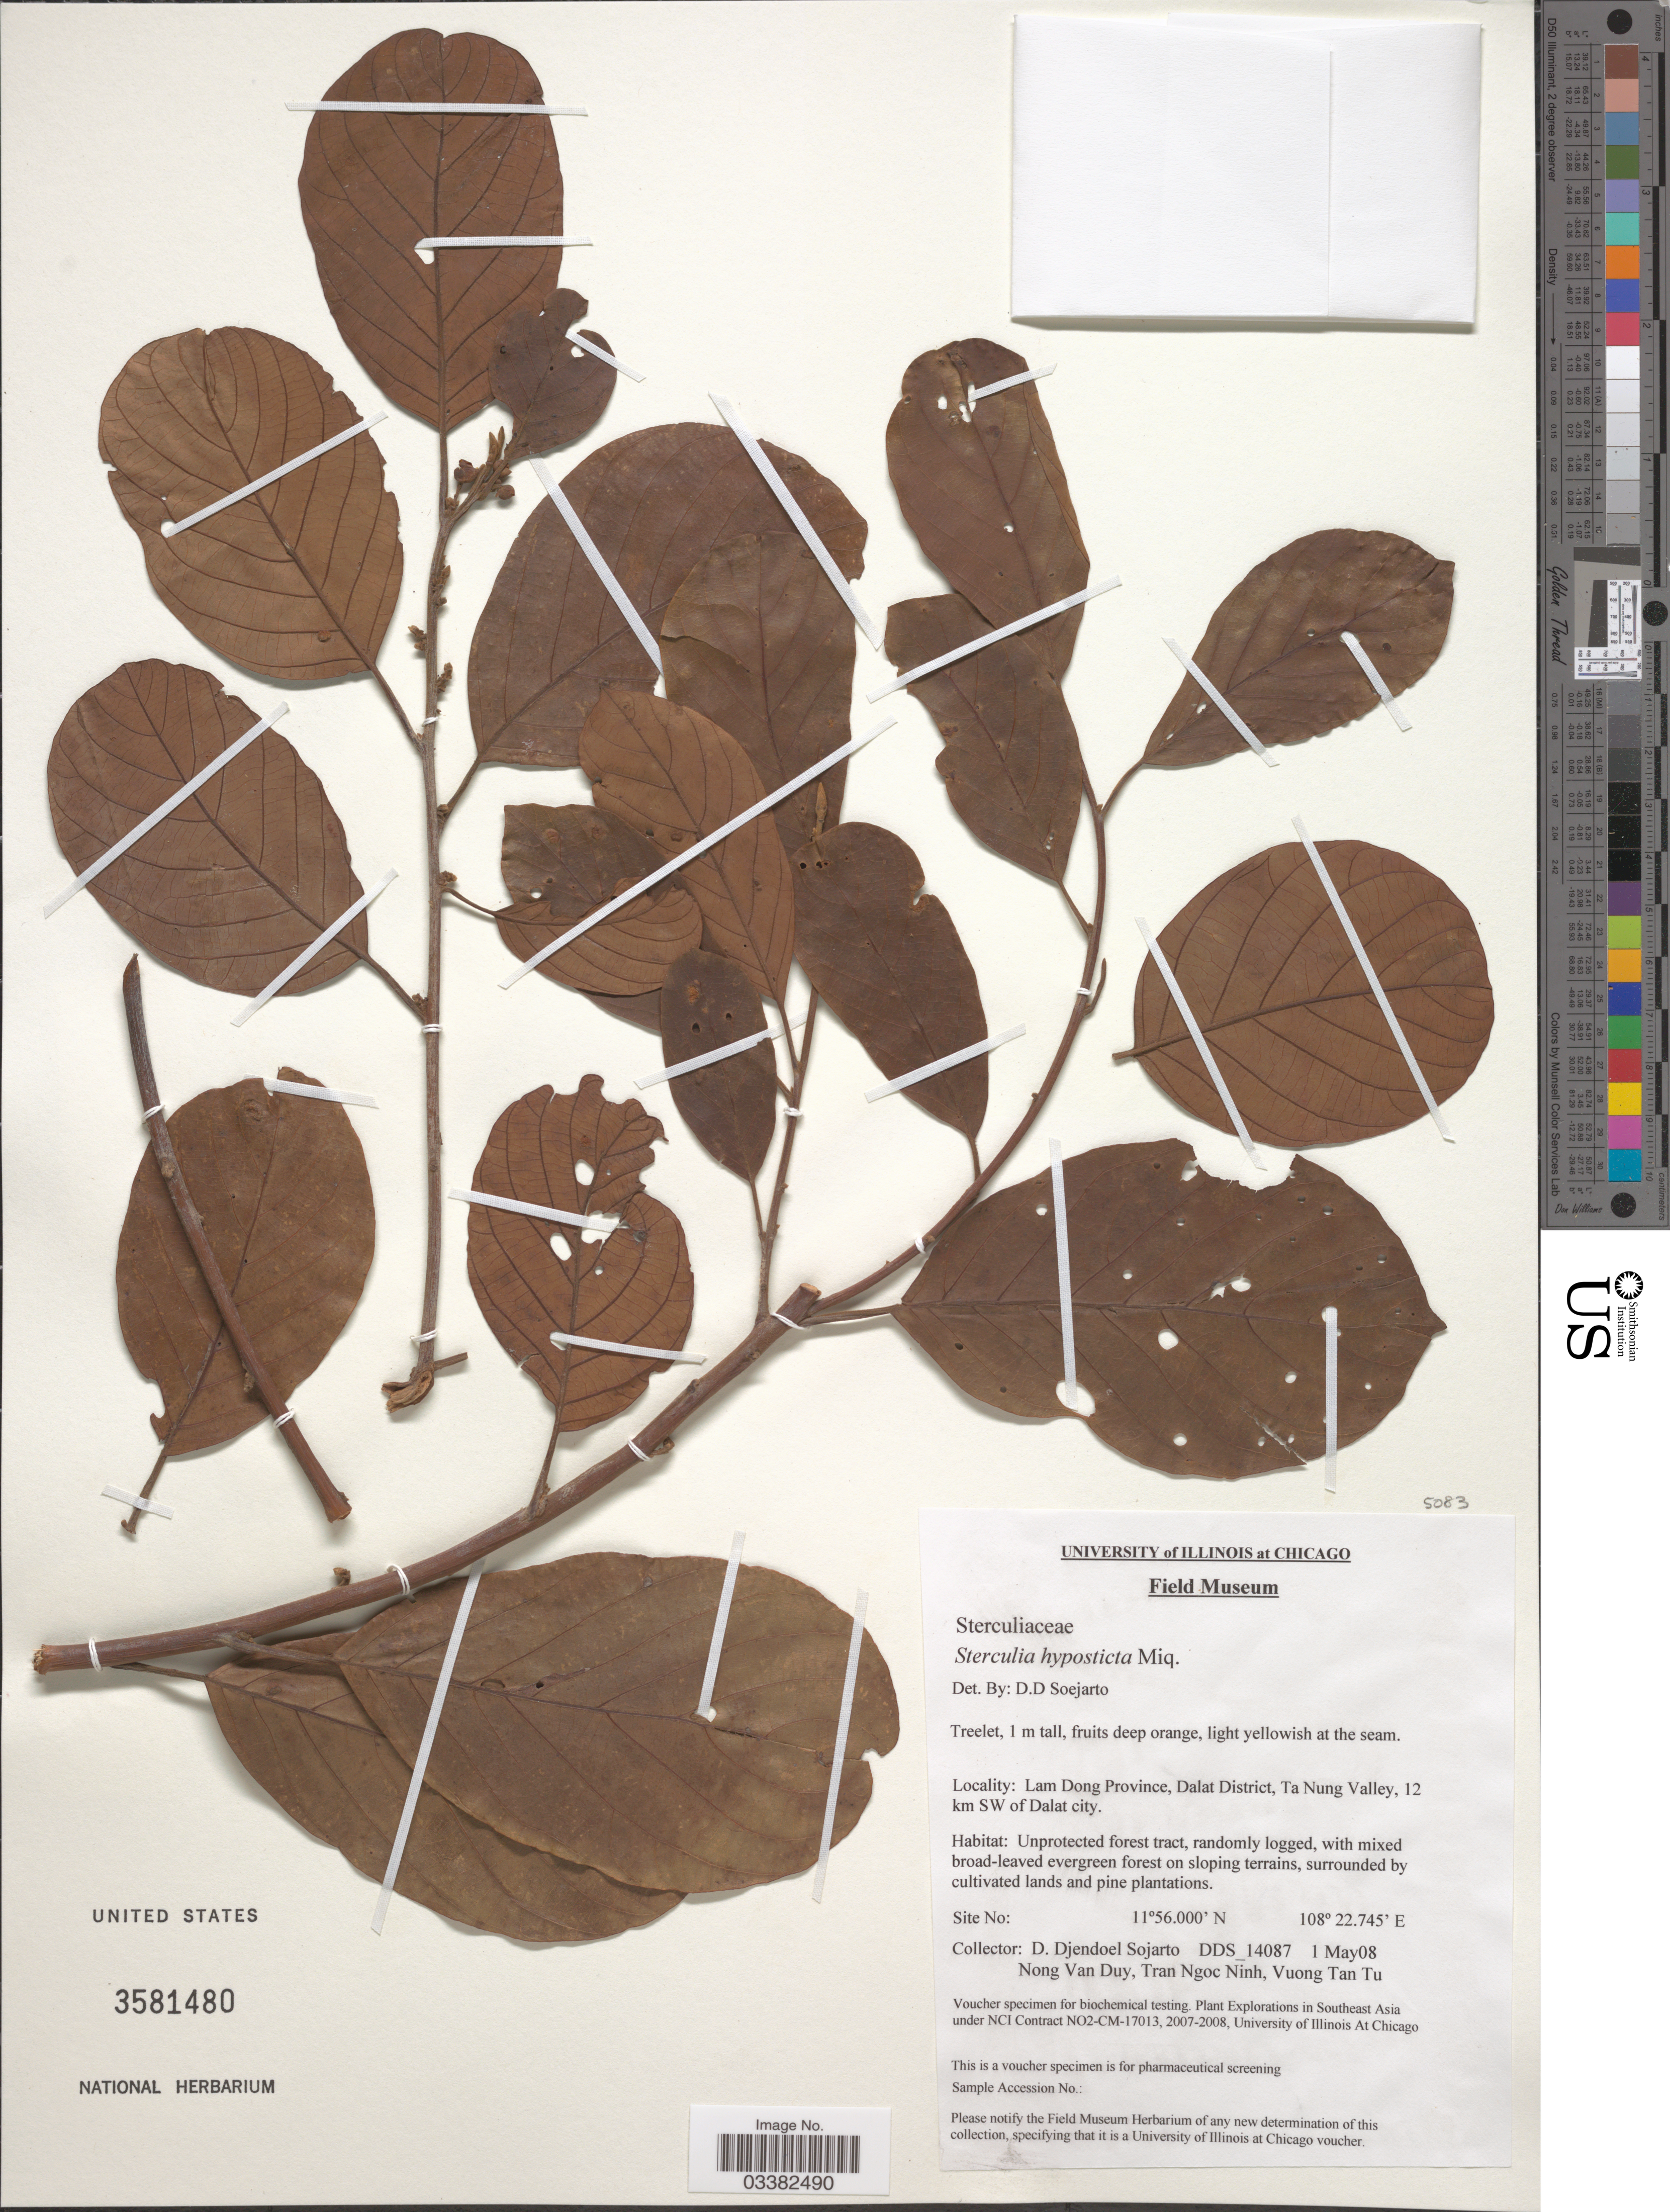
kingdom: Plantae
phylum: Tracheophyta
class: Magnoliopsida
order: Malvales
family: Malvaceae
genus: Sterculia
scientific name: Sterculia hyposticta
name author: Miq.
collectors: D. D. Soejarto, D. Nong, T. N. Ninh & V. Tu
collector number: DDS_14087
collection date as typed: Transcribed d/m/y: 1/5/8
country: Vietnam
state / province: Lam Dong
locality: Lam Dong Province, Dalat District, Ta Nung Valley, 12 km SW of Dalat city.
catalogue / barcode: US 3581480